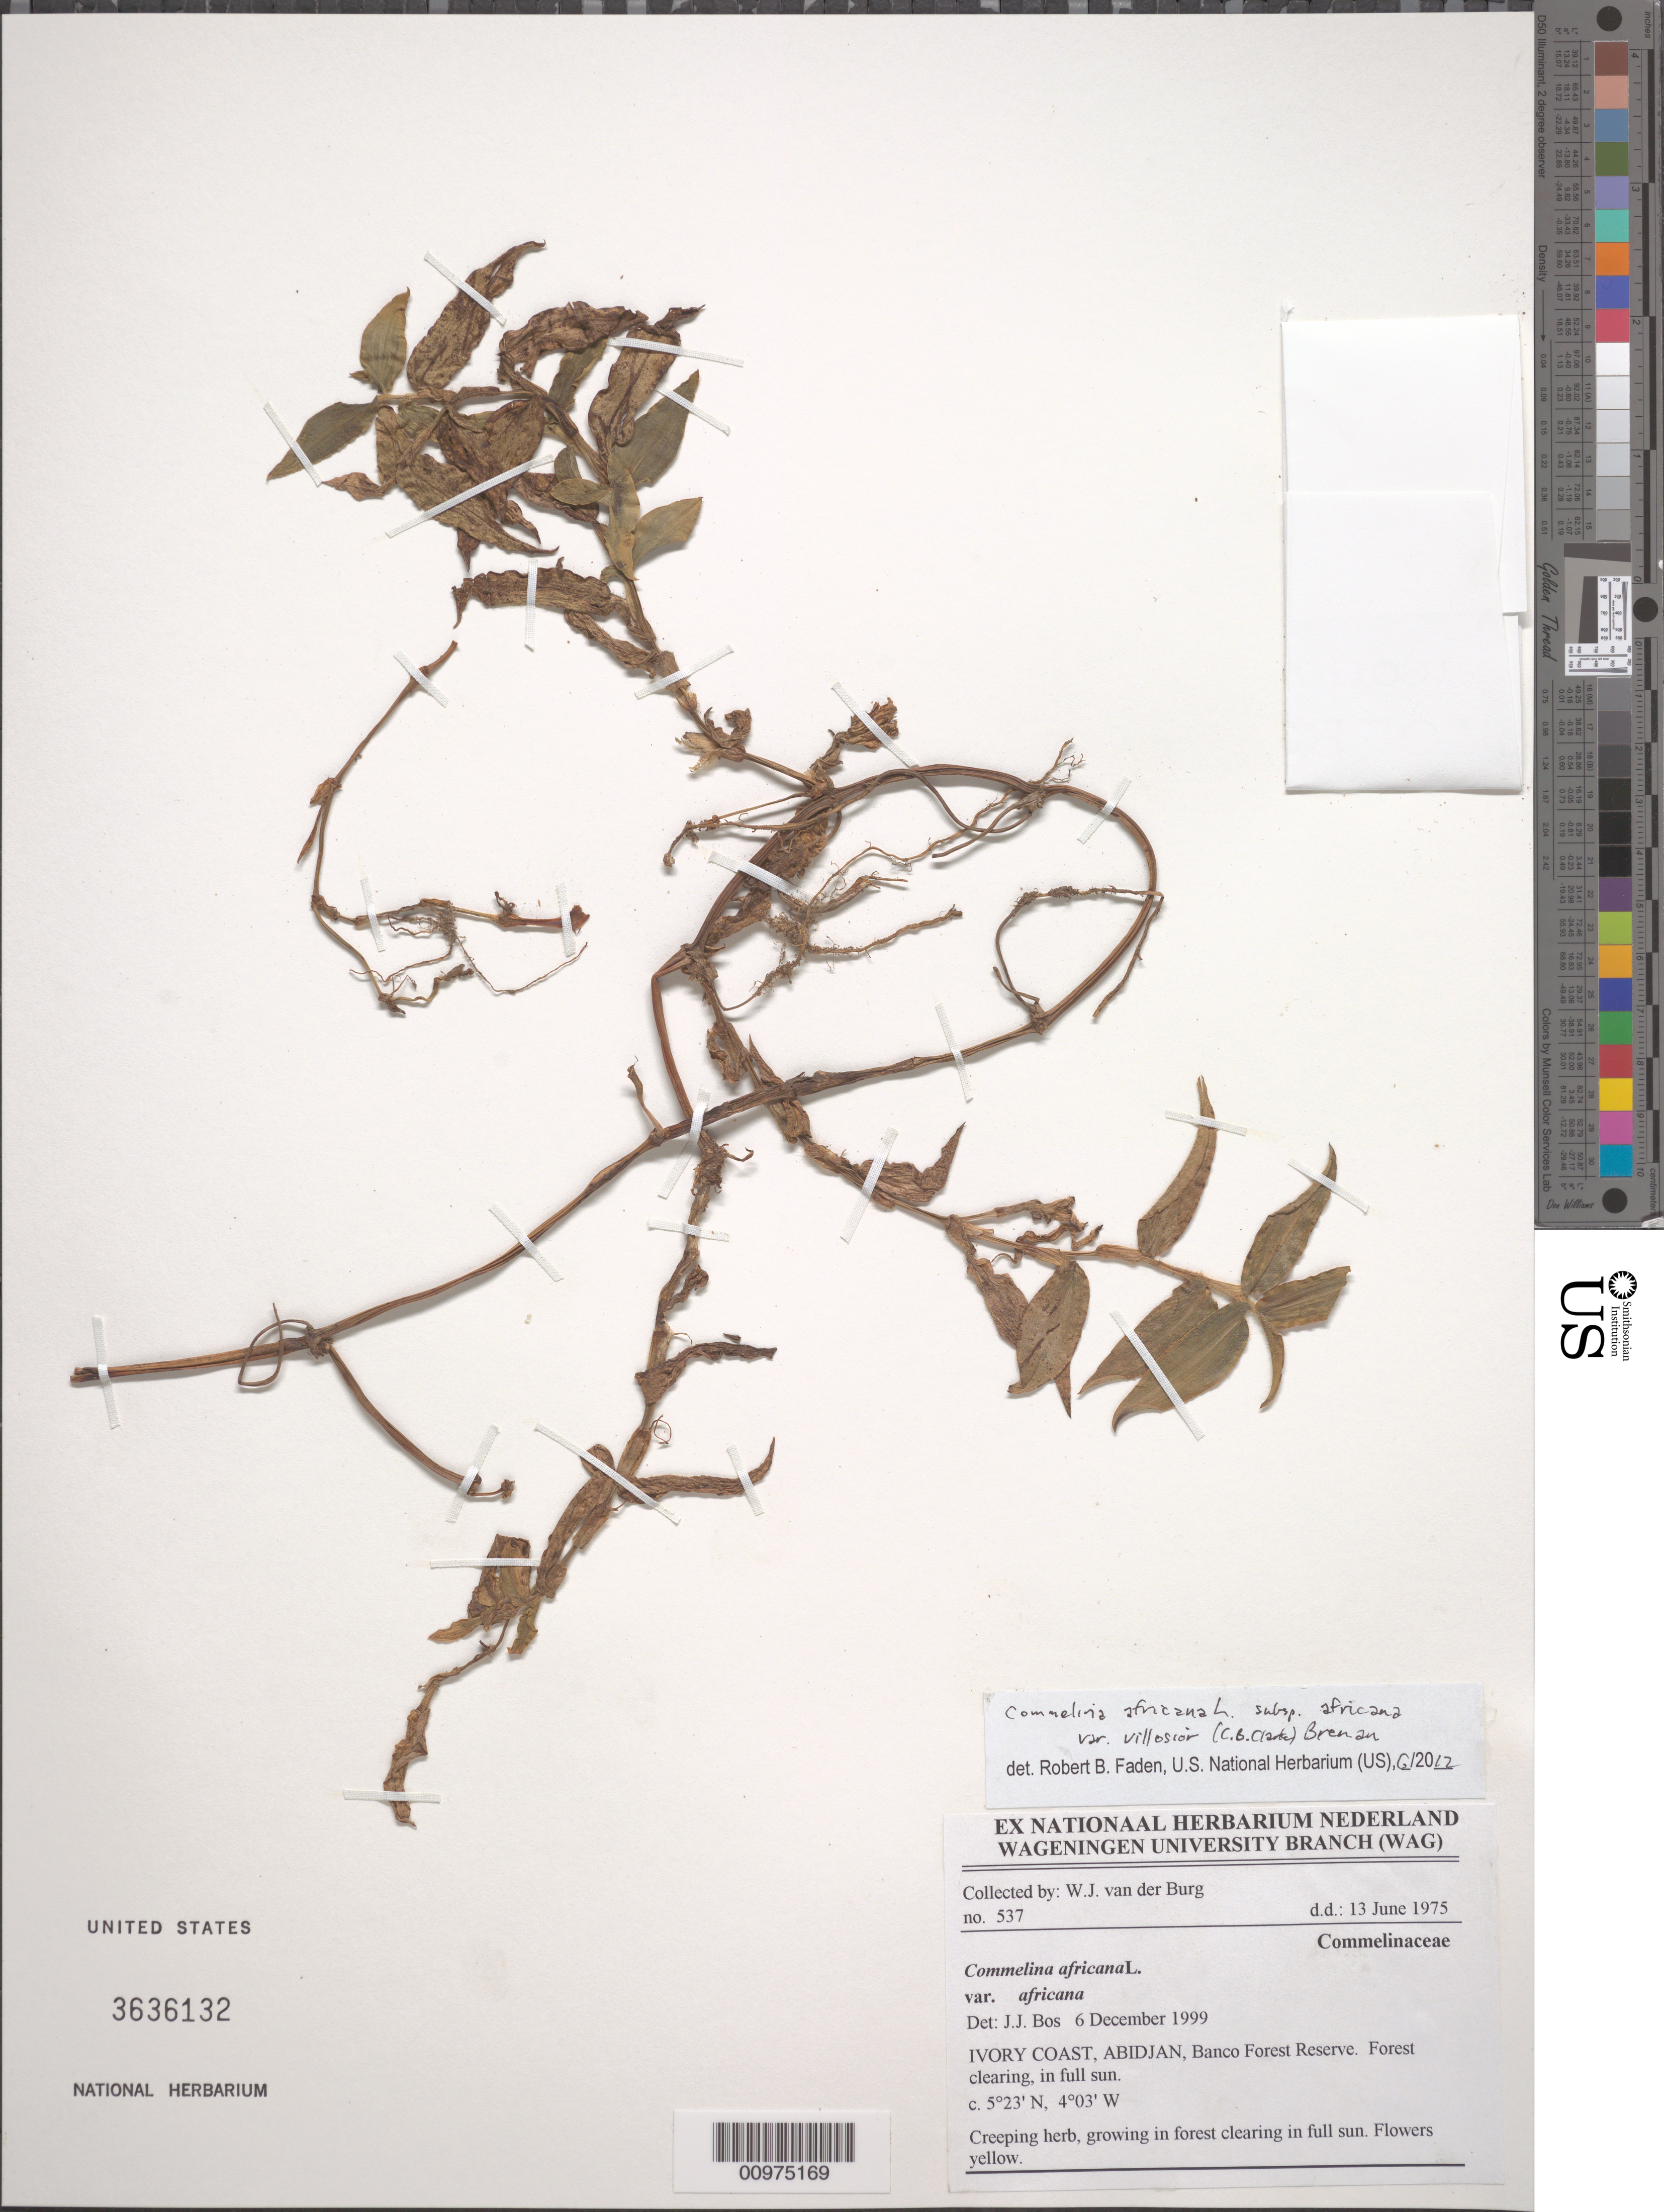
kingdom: Plantae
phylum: Tracheophyta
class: Liliopsida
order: Commelinales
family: Commelinaceae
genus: Commelina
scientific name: Commelina africana subsp. africana var. villosior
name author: (C.B. Clarke)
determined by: Faden, Robert B., (US), Smithsonian Institution - National Museum of Natural History (UNITED STATES)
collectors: W. van der Burg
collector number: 537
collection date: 1975-06-13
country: Ivory Coast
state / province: Abidjan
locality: Banco Forest Reserve.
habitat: Forest clearing, in full sun.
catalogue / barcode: US 3636132